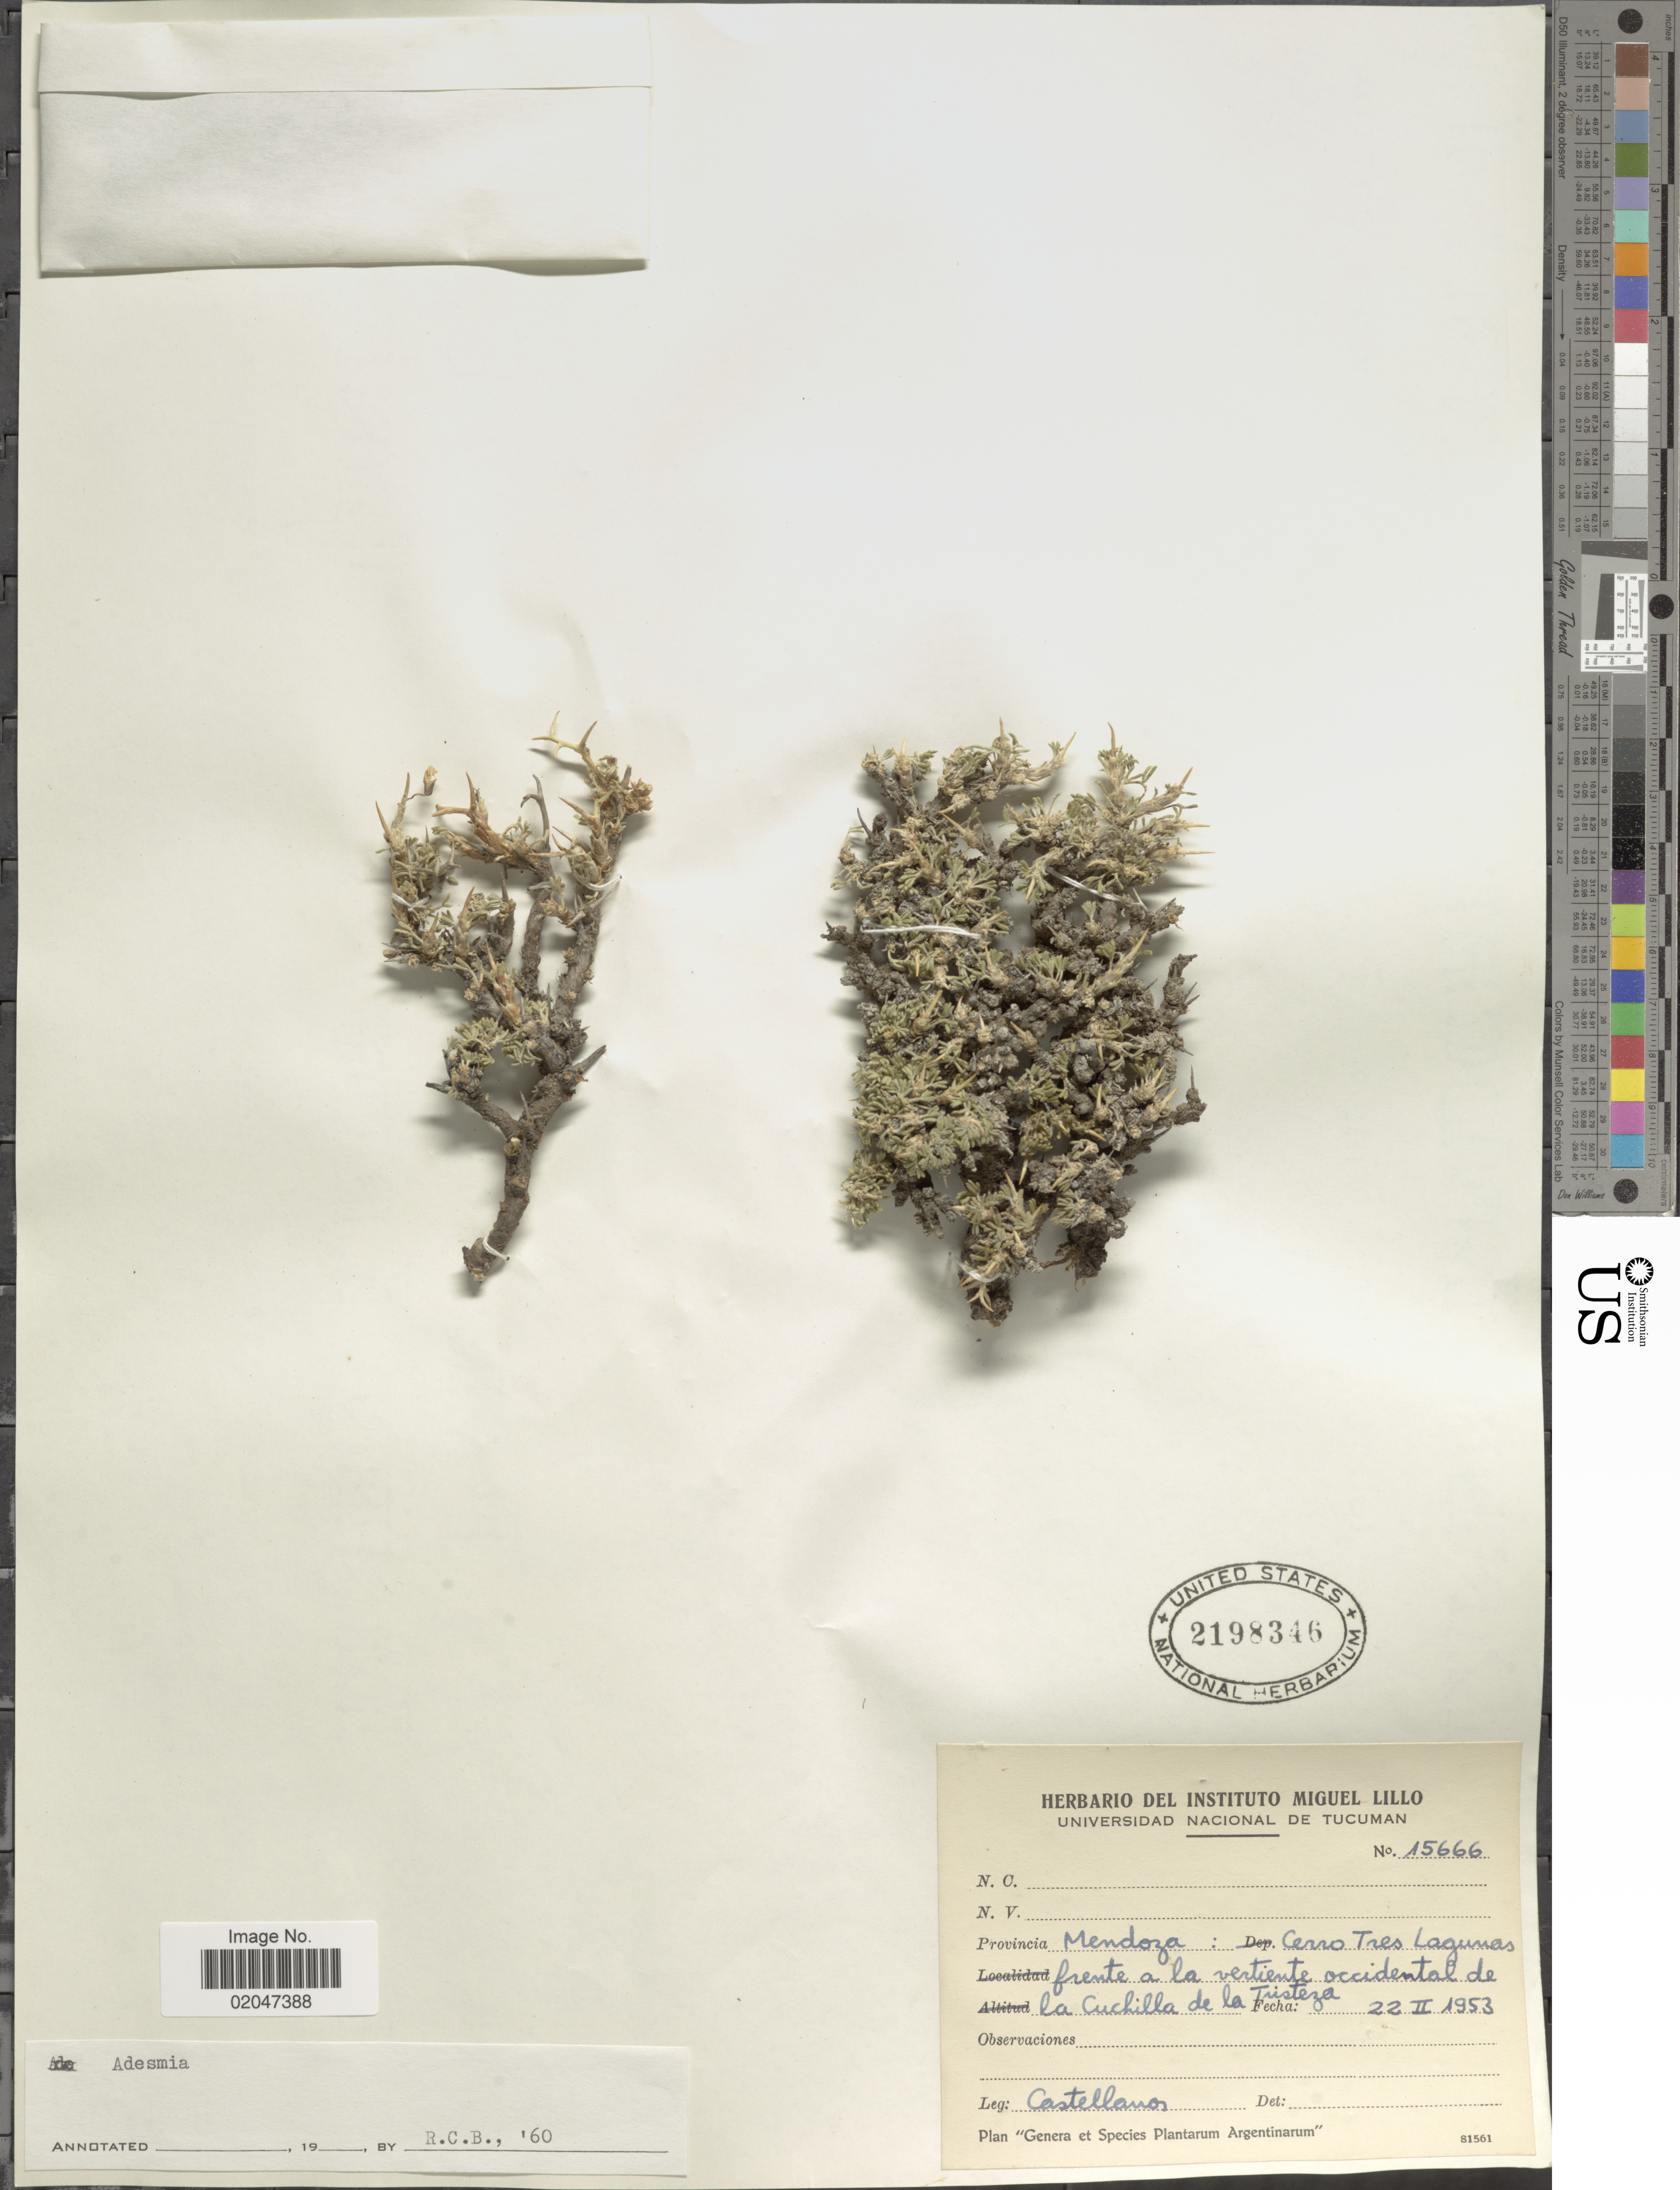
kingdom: Plantae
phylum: Tracheophyta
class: Magnoliopsida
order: Fabales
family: Fabaceae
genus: Adesmia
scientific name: Adesmia sp.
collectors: -- Castellanos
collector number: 15666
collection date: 1953-02-22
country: Argentina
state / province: Mendoza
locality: Cerro Tres Lagunas frente a ka vertiente occidental de la Chuchilla de la Tristeza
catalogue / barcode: US 2198346